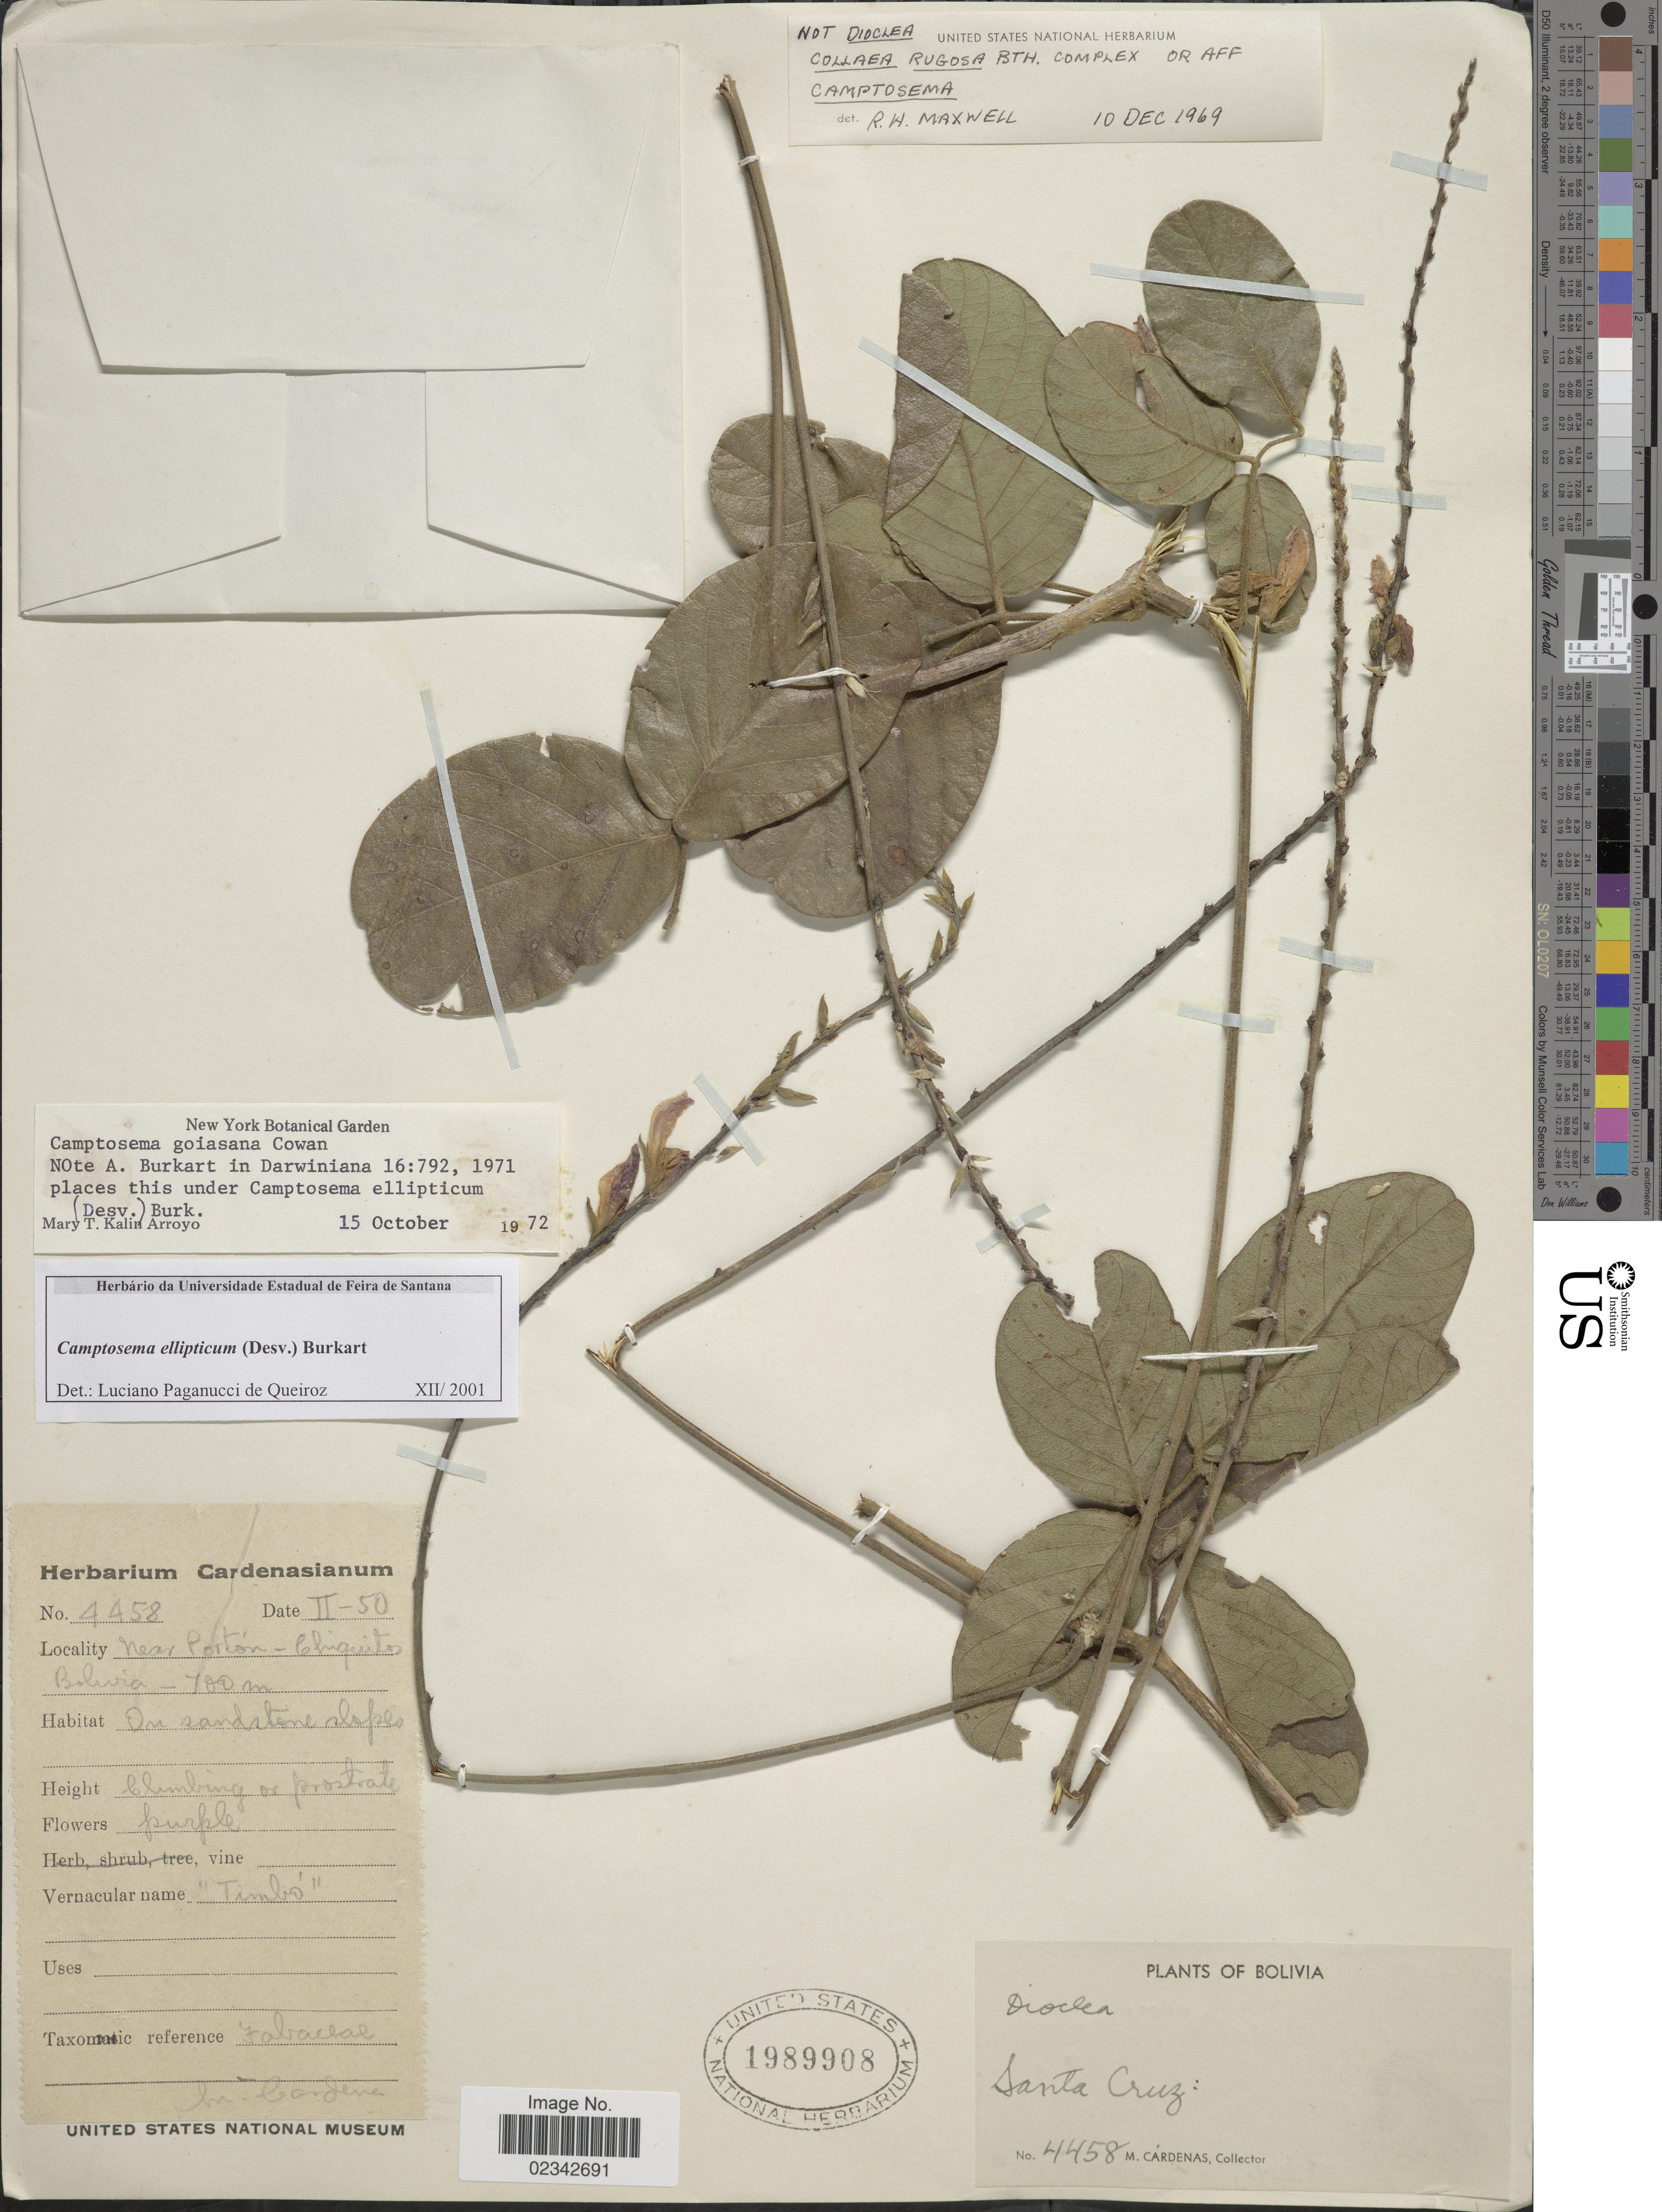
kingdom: Plantae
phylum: Tracheophyta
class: Magnoliopsida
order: Fabales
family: Fabaceae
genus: Cerradicola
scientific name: Cerradicola elliptica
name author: (Desv.) L.P. Queiroz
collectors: M. Cárdenas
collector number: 4458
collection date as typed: Transcribed d/m/y: /2/50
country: Bolivia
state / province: Santa Cruz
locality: Near Porton, Chiquitos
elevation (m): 700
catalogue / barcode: US 1989908